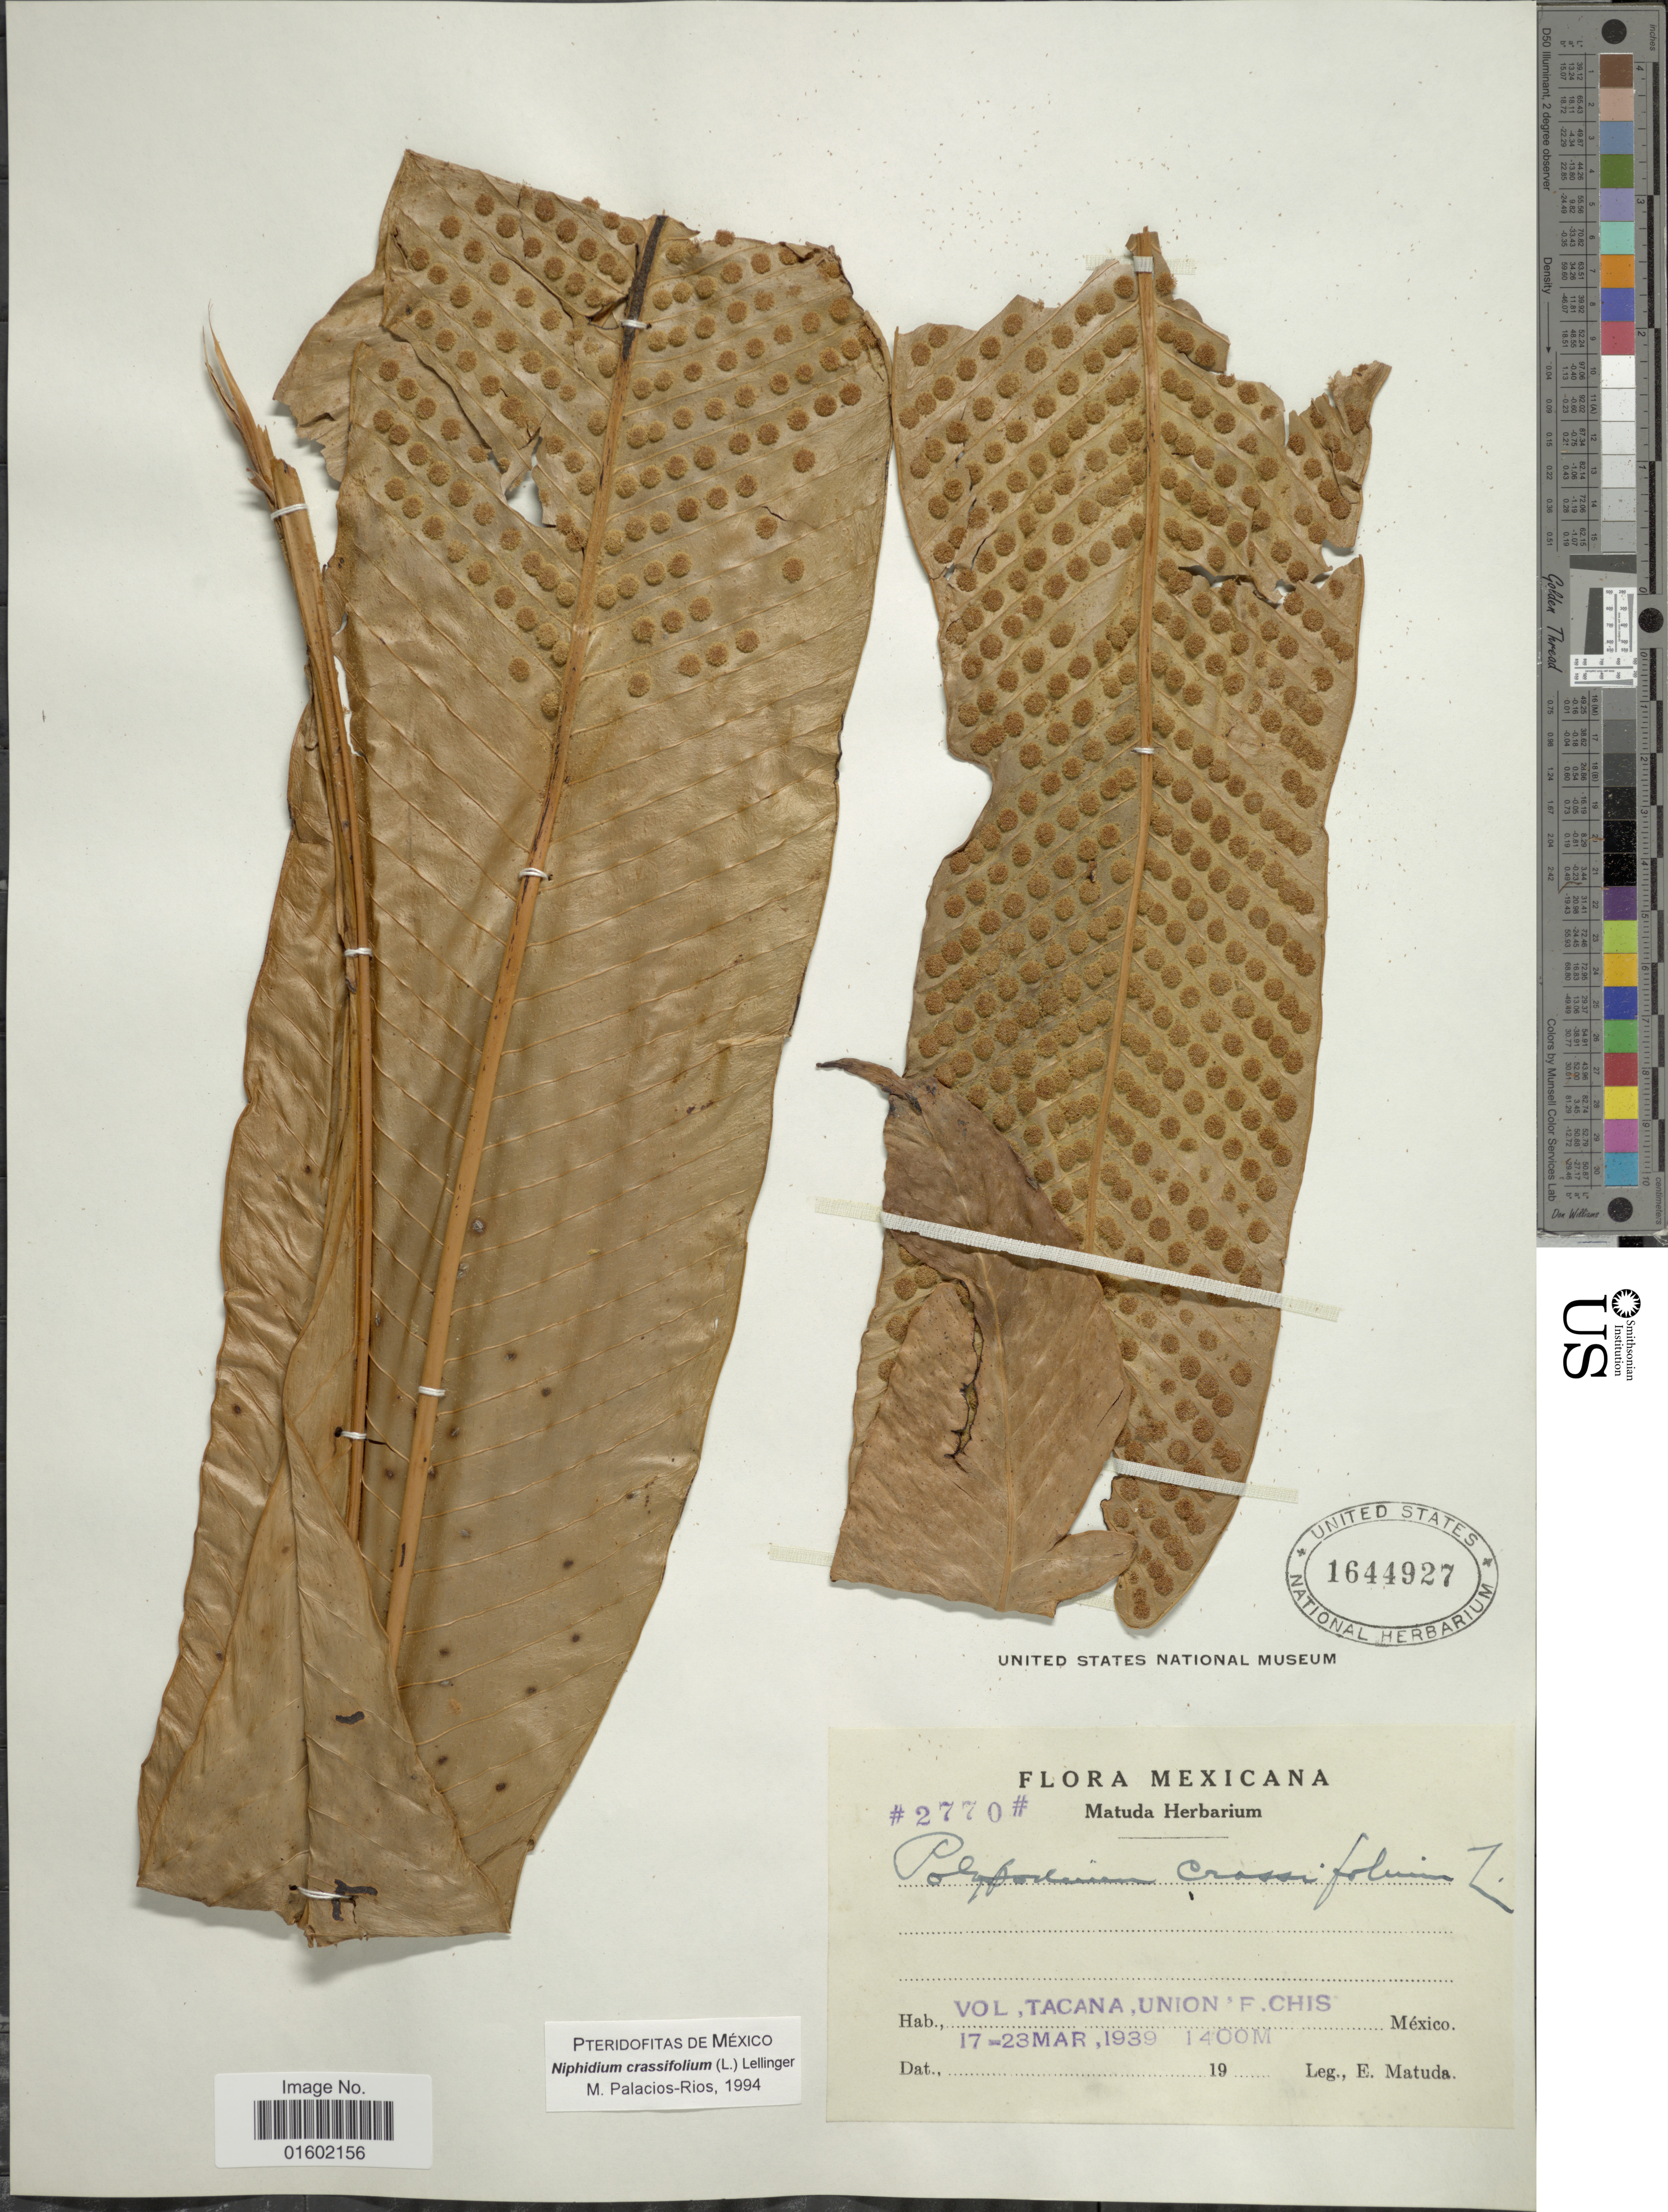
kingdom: Plantae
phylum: Tracheophyta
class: Polypodiopsida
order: Polypodiales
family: Polypodiaceae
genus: Niphidium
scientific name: Niphidium crassifolium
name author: (L.) Lellinger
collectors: E. Matuda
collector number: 2770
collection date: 1939-03-17/1939-03-23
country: Mexico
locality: Vol, Taacana, Union'F, Chris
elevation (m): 1400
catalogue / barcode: US 1644927